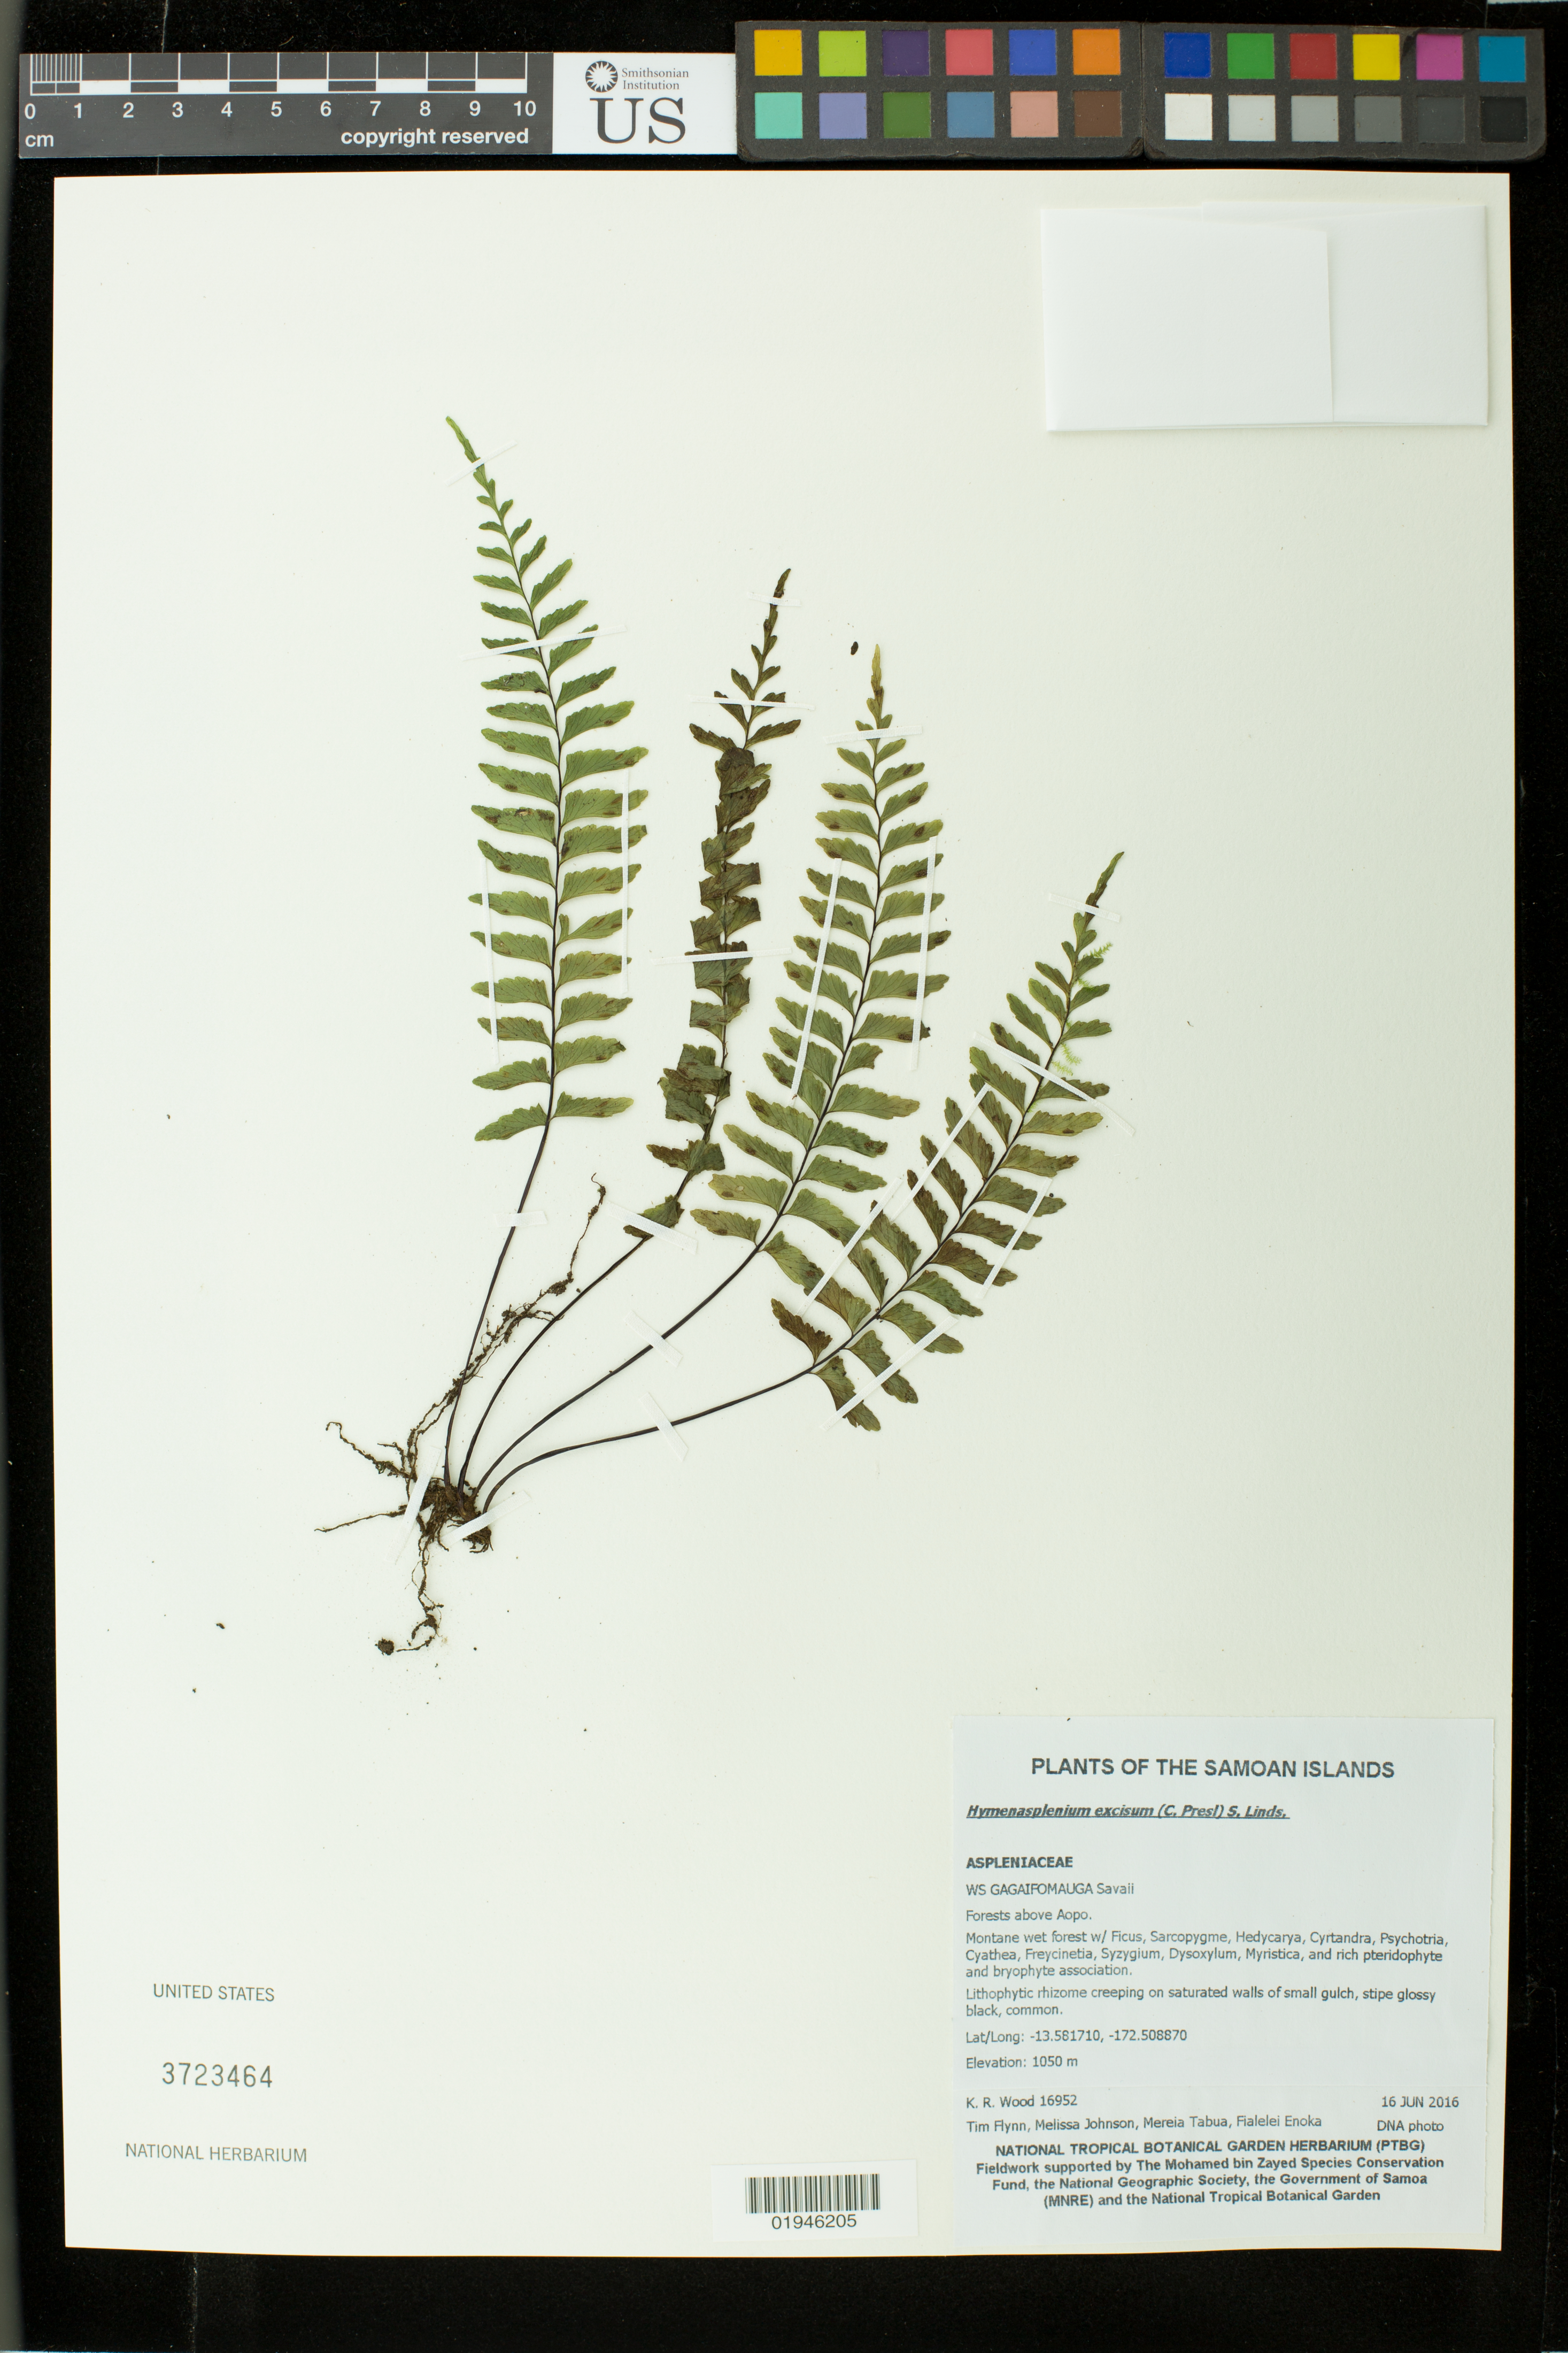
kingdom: Plantae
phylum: Tracheophyta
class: Polypodiopsida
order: Polypodiales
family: Aspleniaceae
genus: Hymenasplenium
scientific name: Hymenasplenium excisum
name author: C. Presl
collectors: K. R. Wood, T. W. Flynn, M. Johnson, M. Tabua & F. Enoka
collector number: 16952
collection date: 2016-06-16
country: Samoa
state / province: Gagaifomauga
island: Savai'i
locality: Savaii, Forests above Aopo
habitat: Montane wet forest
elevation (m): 1050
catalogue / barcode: US 3723464